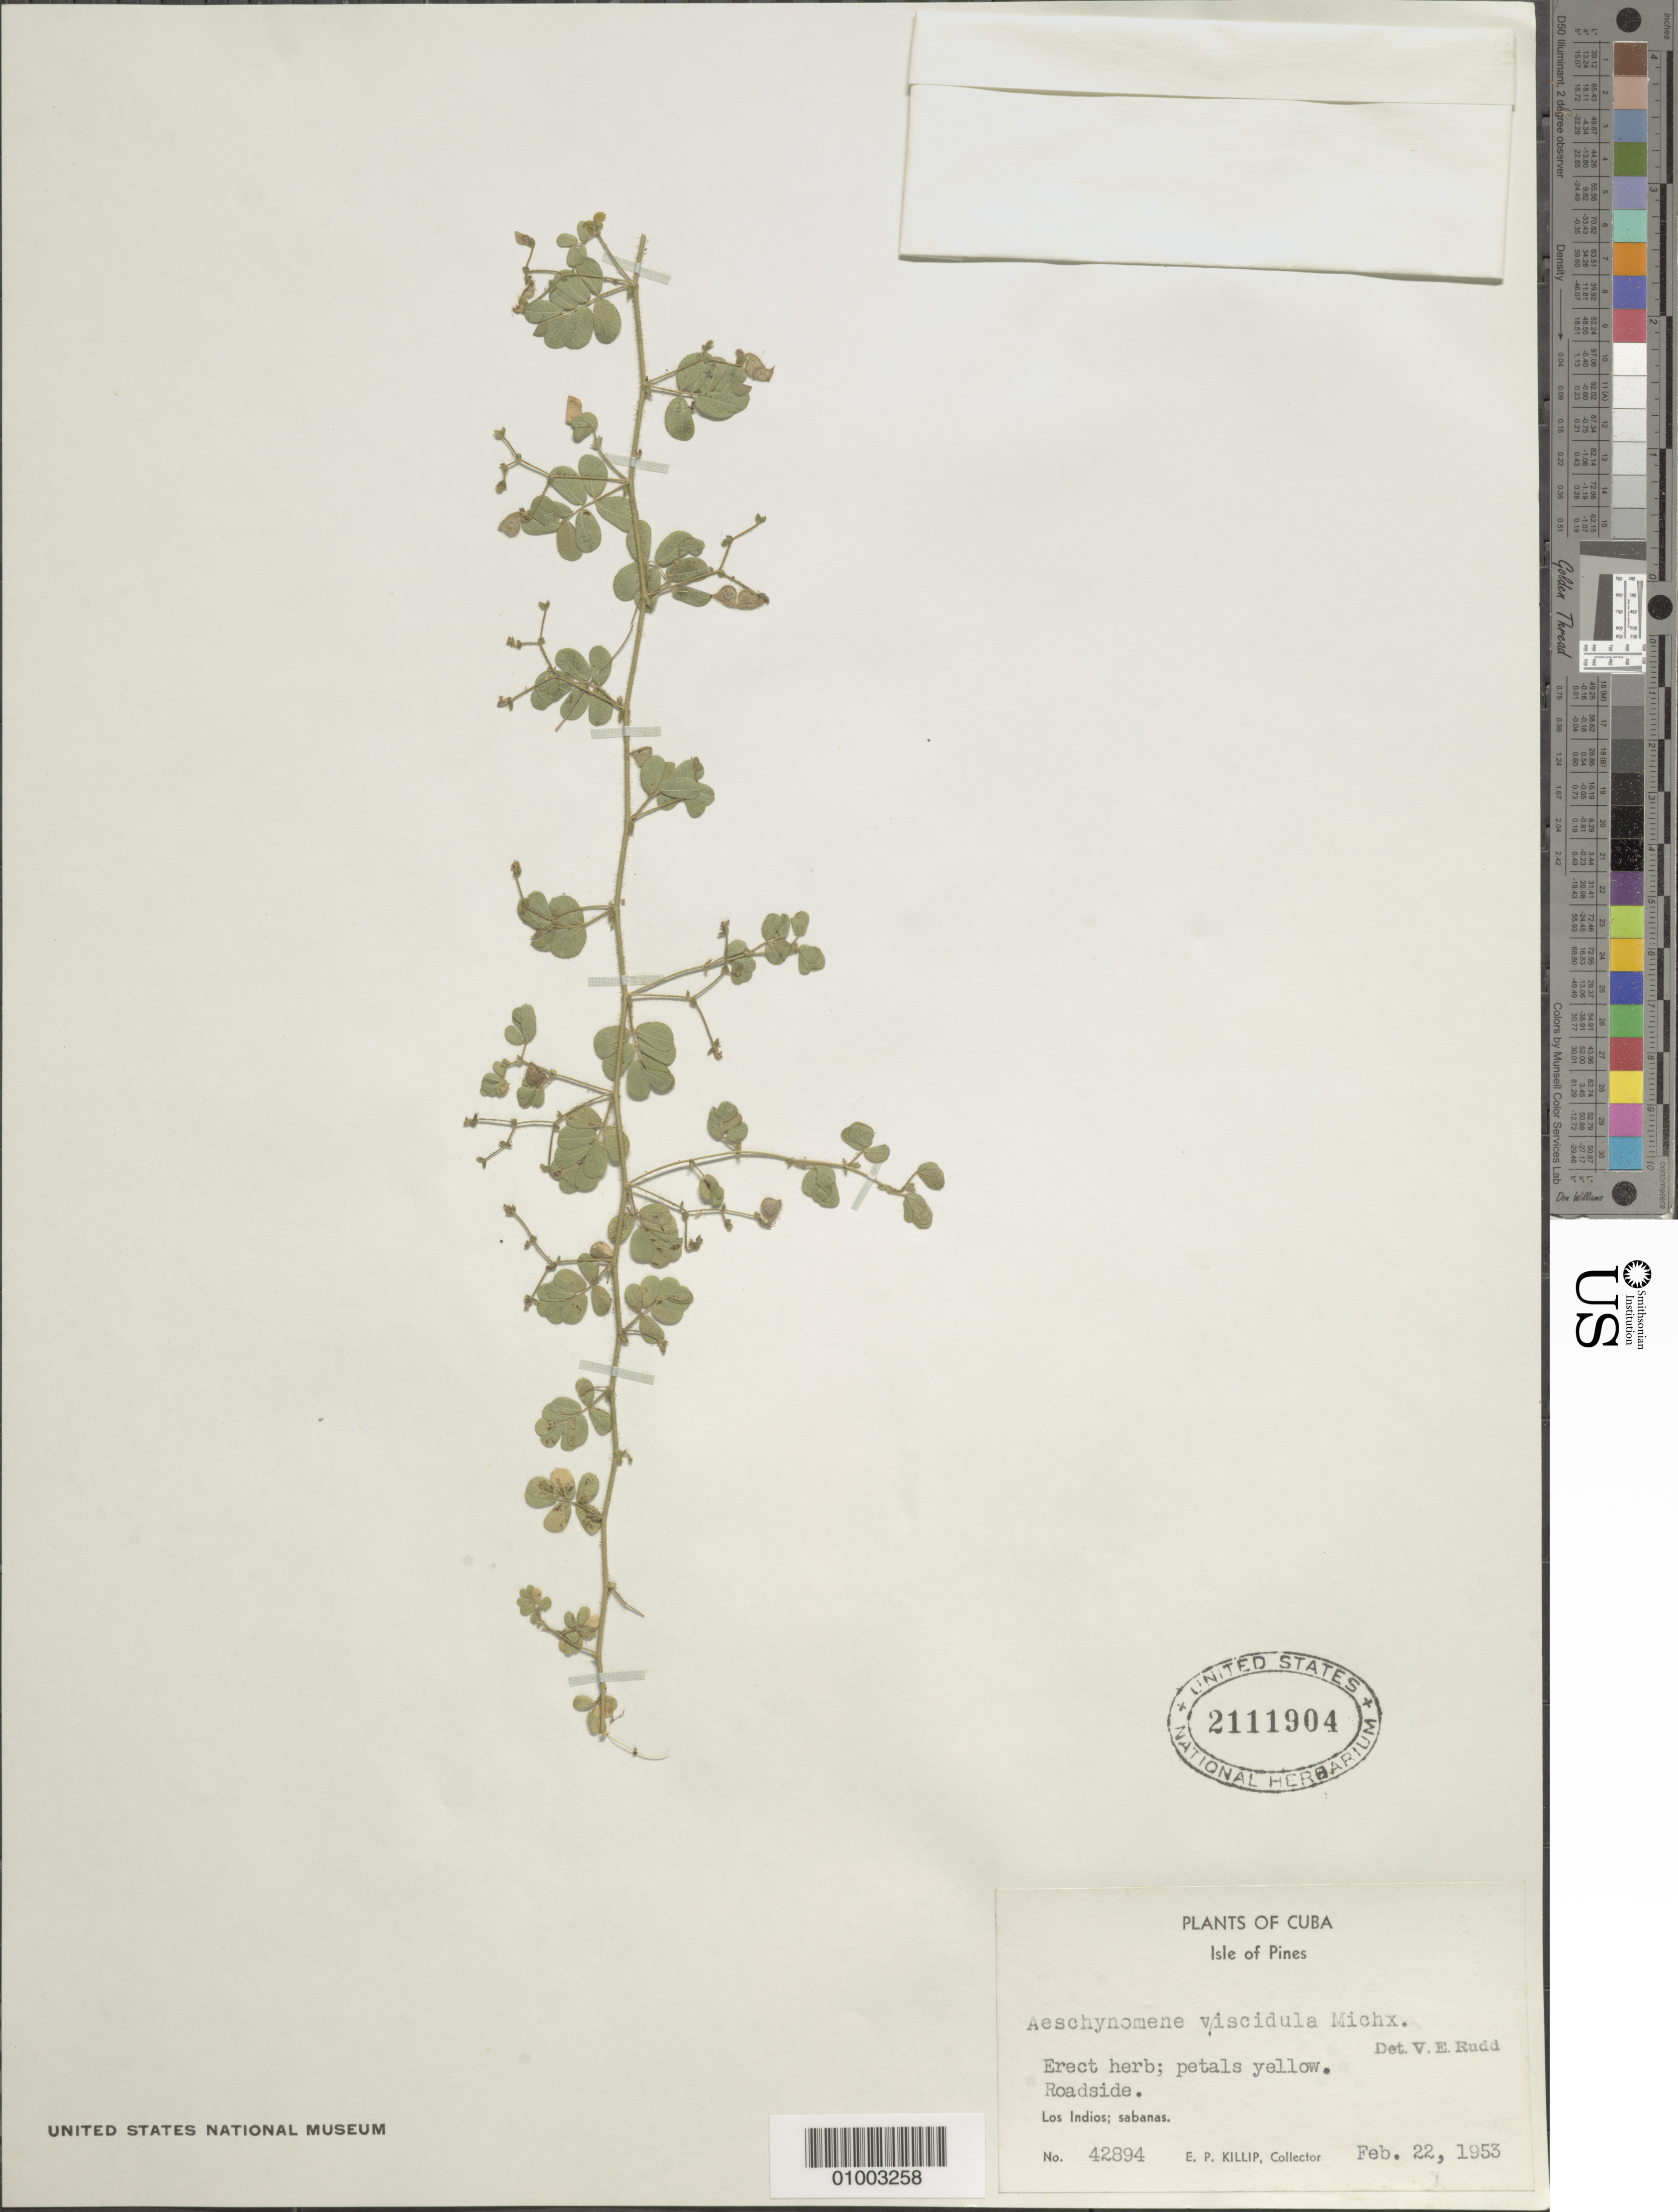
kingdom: Plantae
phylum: Tracheophyta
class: Magnoliopsida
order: Fabales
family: Fabaceae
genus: Aeschynomene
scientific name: Aeschynomene viscidula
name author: Michx.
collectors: E. P. Killip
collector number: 42894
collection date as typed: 22 Feb 1953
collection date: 1953-02-22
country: Cuba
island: Isla de la Juventud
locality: Isle of Pines, Los Indios sabanas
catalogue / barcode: US 2111904